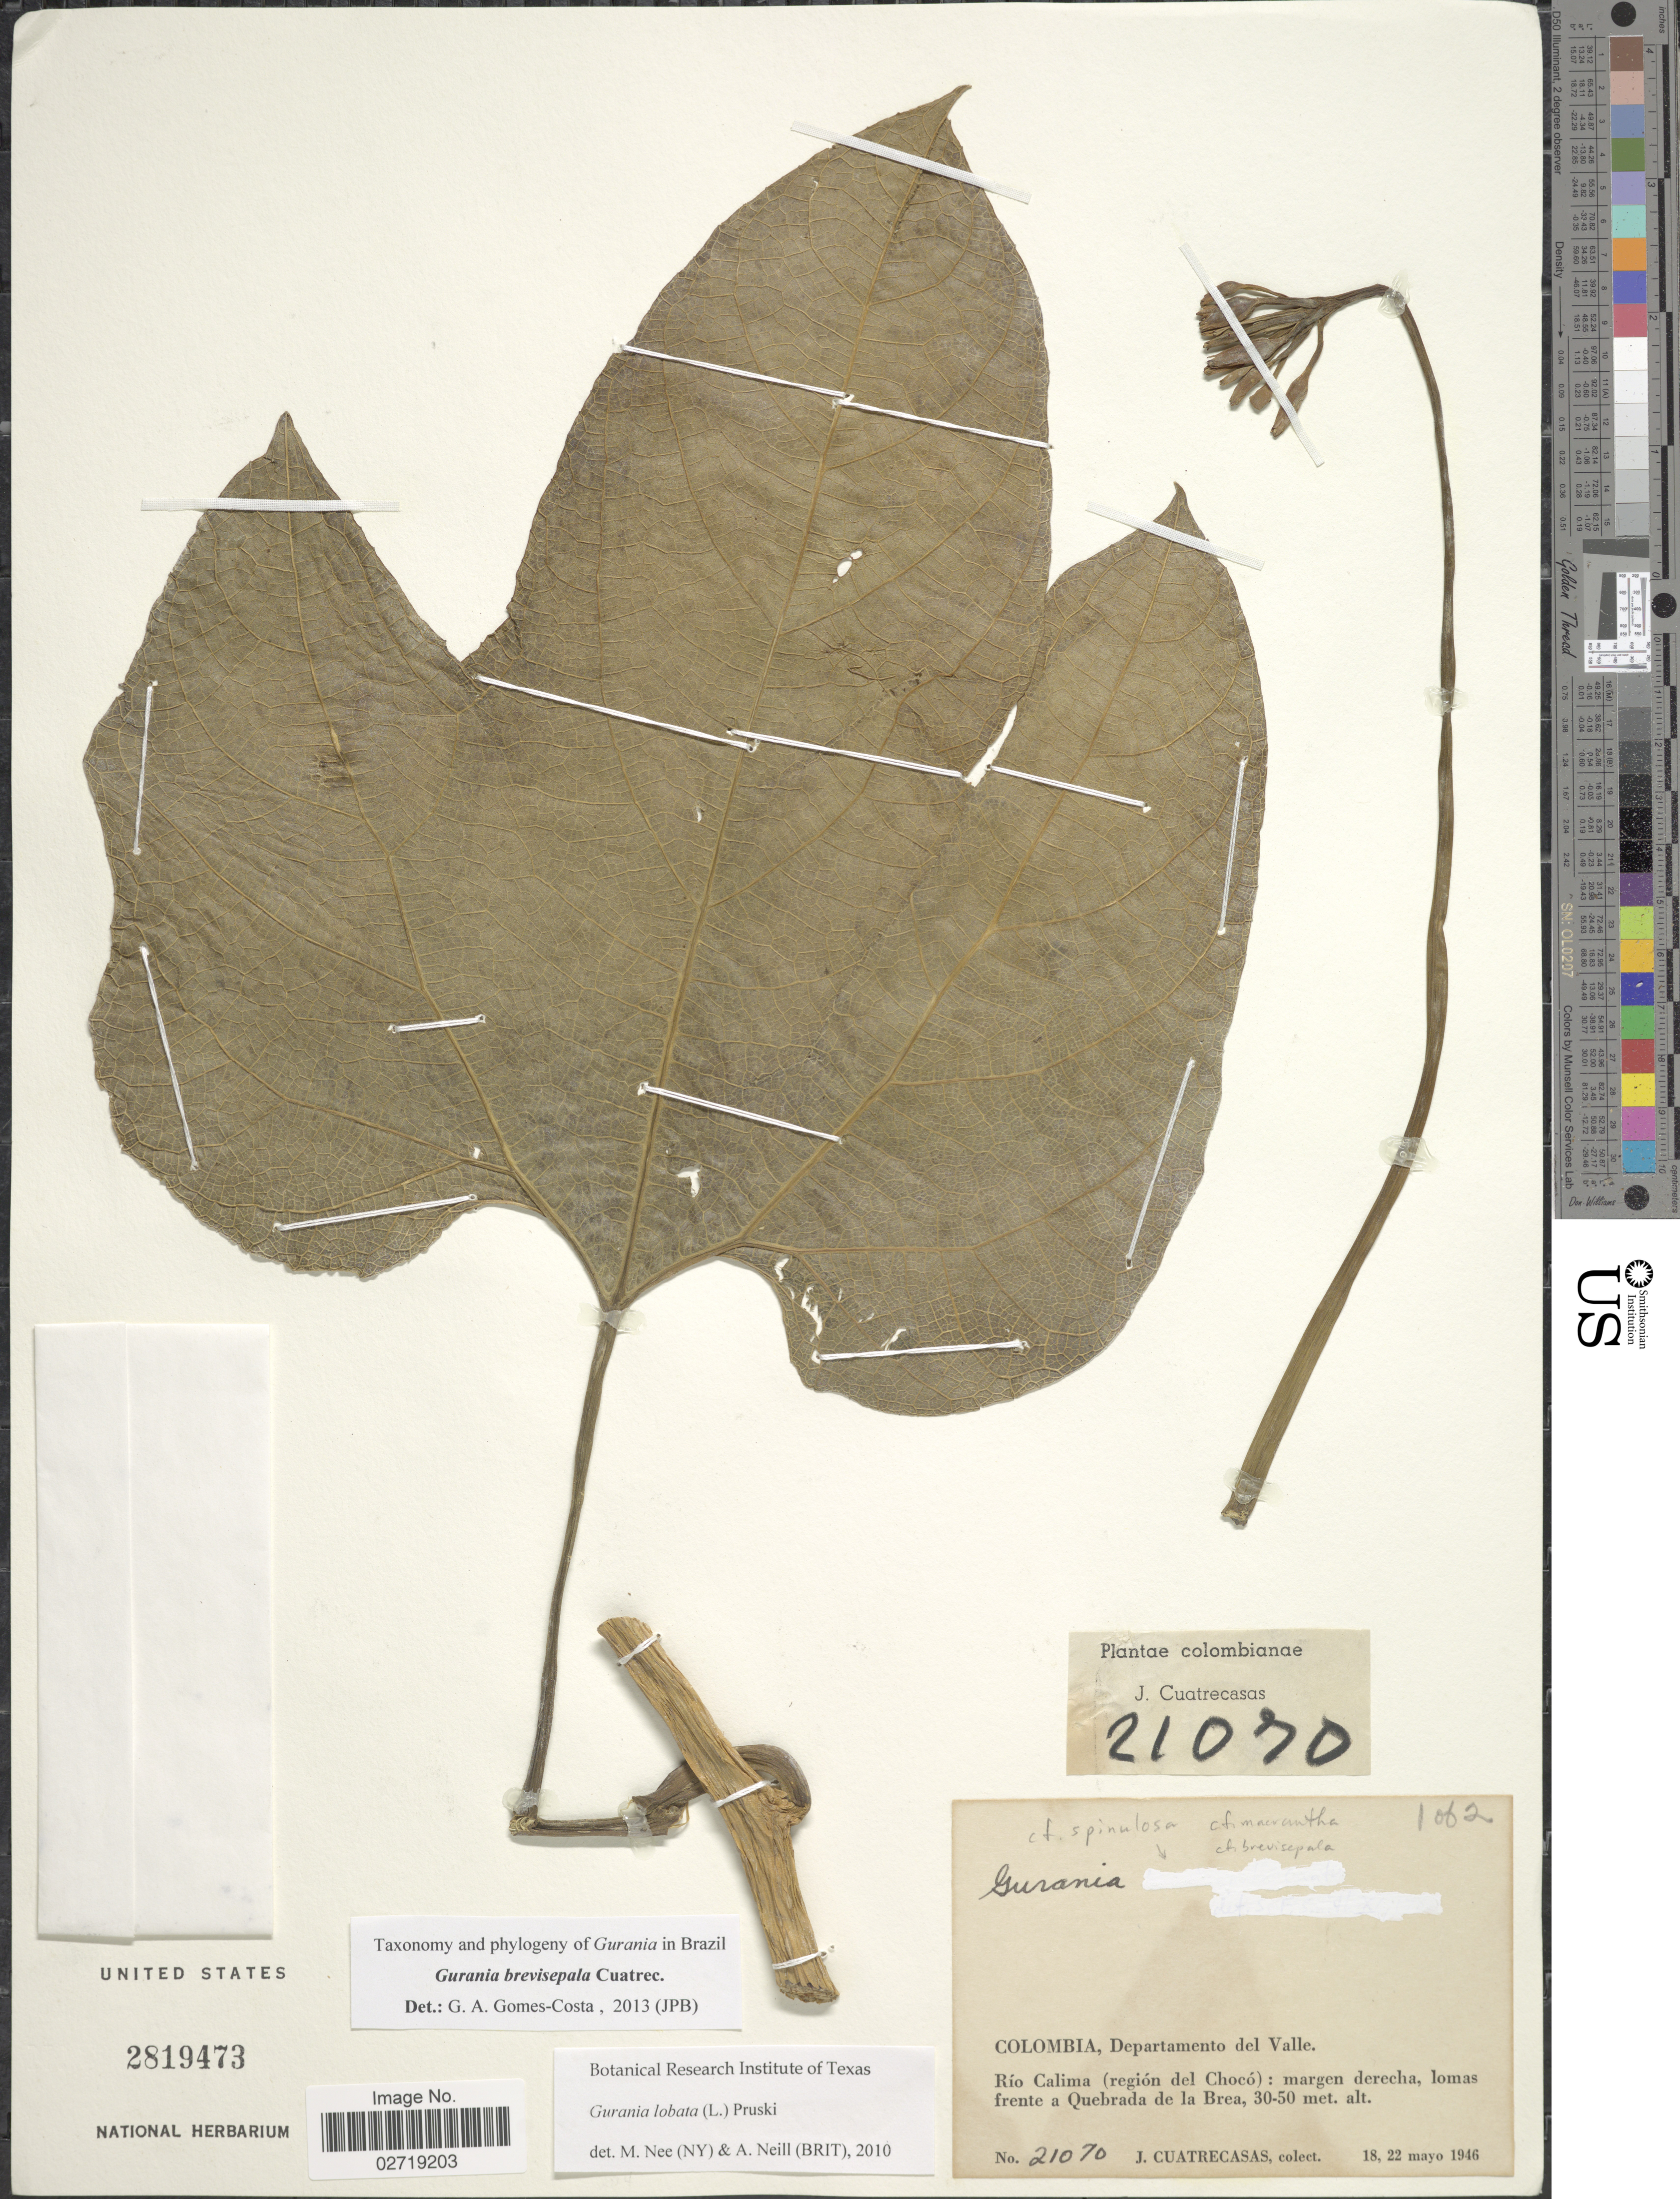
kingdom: Plantae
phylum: Tracheophyta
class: Magnoliopsida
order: Cucurbitales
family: Cucurbitaceae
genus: Gurania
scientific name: Gurania brevisepala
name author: Cuatrec.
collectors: J. Cuatrecasas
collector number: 21070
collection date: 1946-05-18/1946-05-22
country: Colombia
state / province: Valle del Cauca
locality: Rio Calima (region del Choco): margen derecha, lomas frente a Quebrada de la Brea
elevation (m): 30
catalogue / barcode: US 2819473